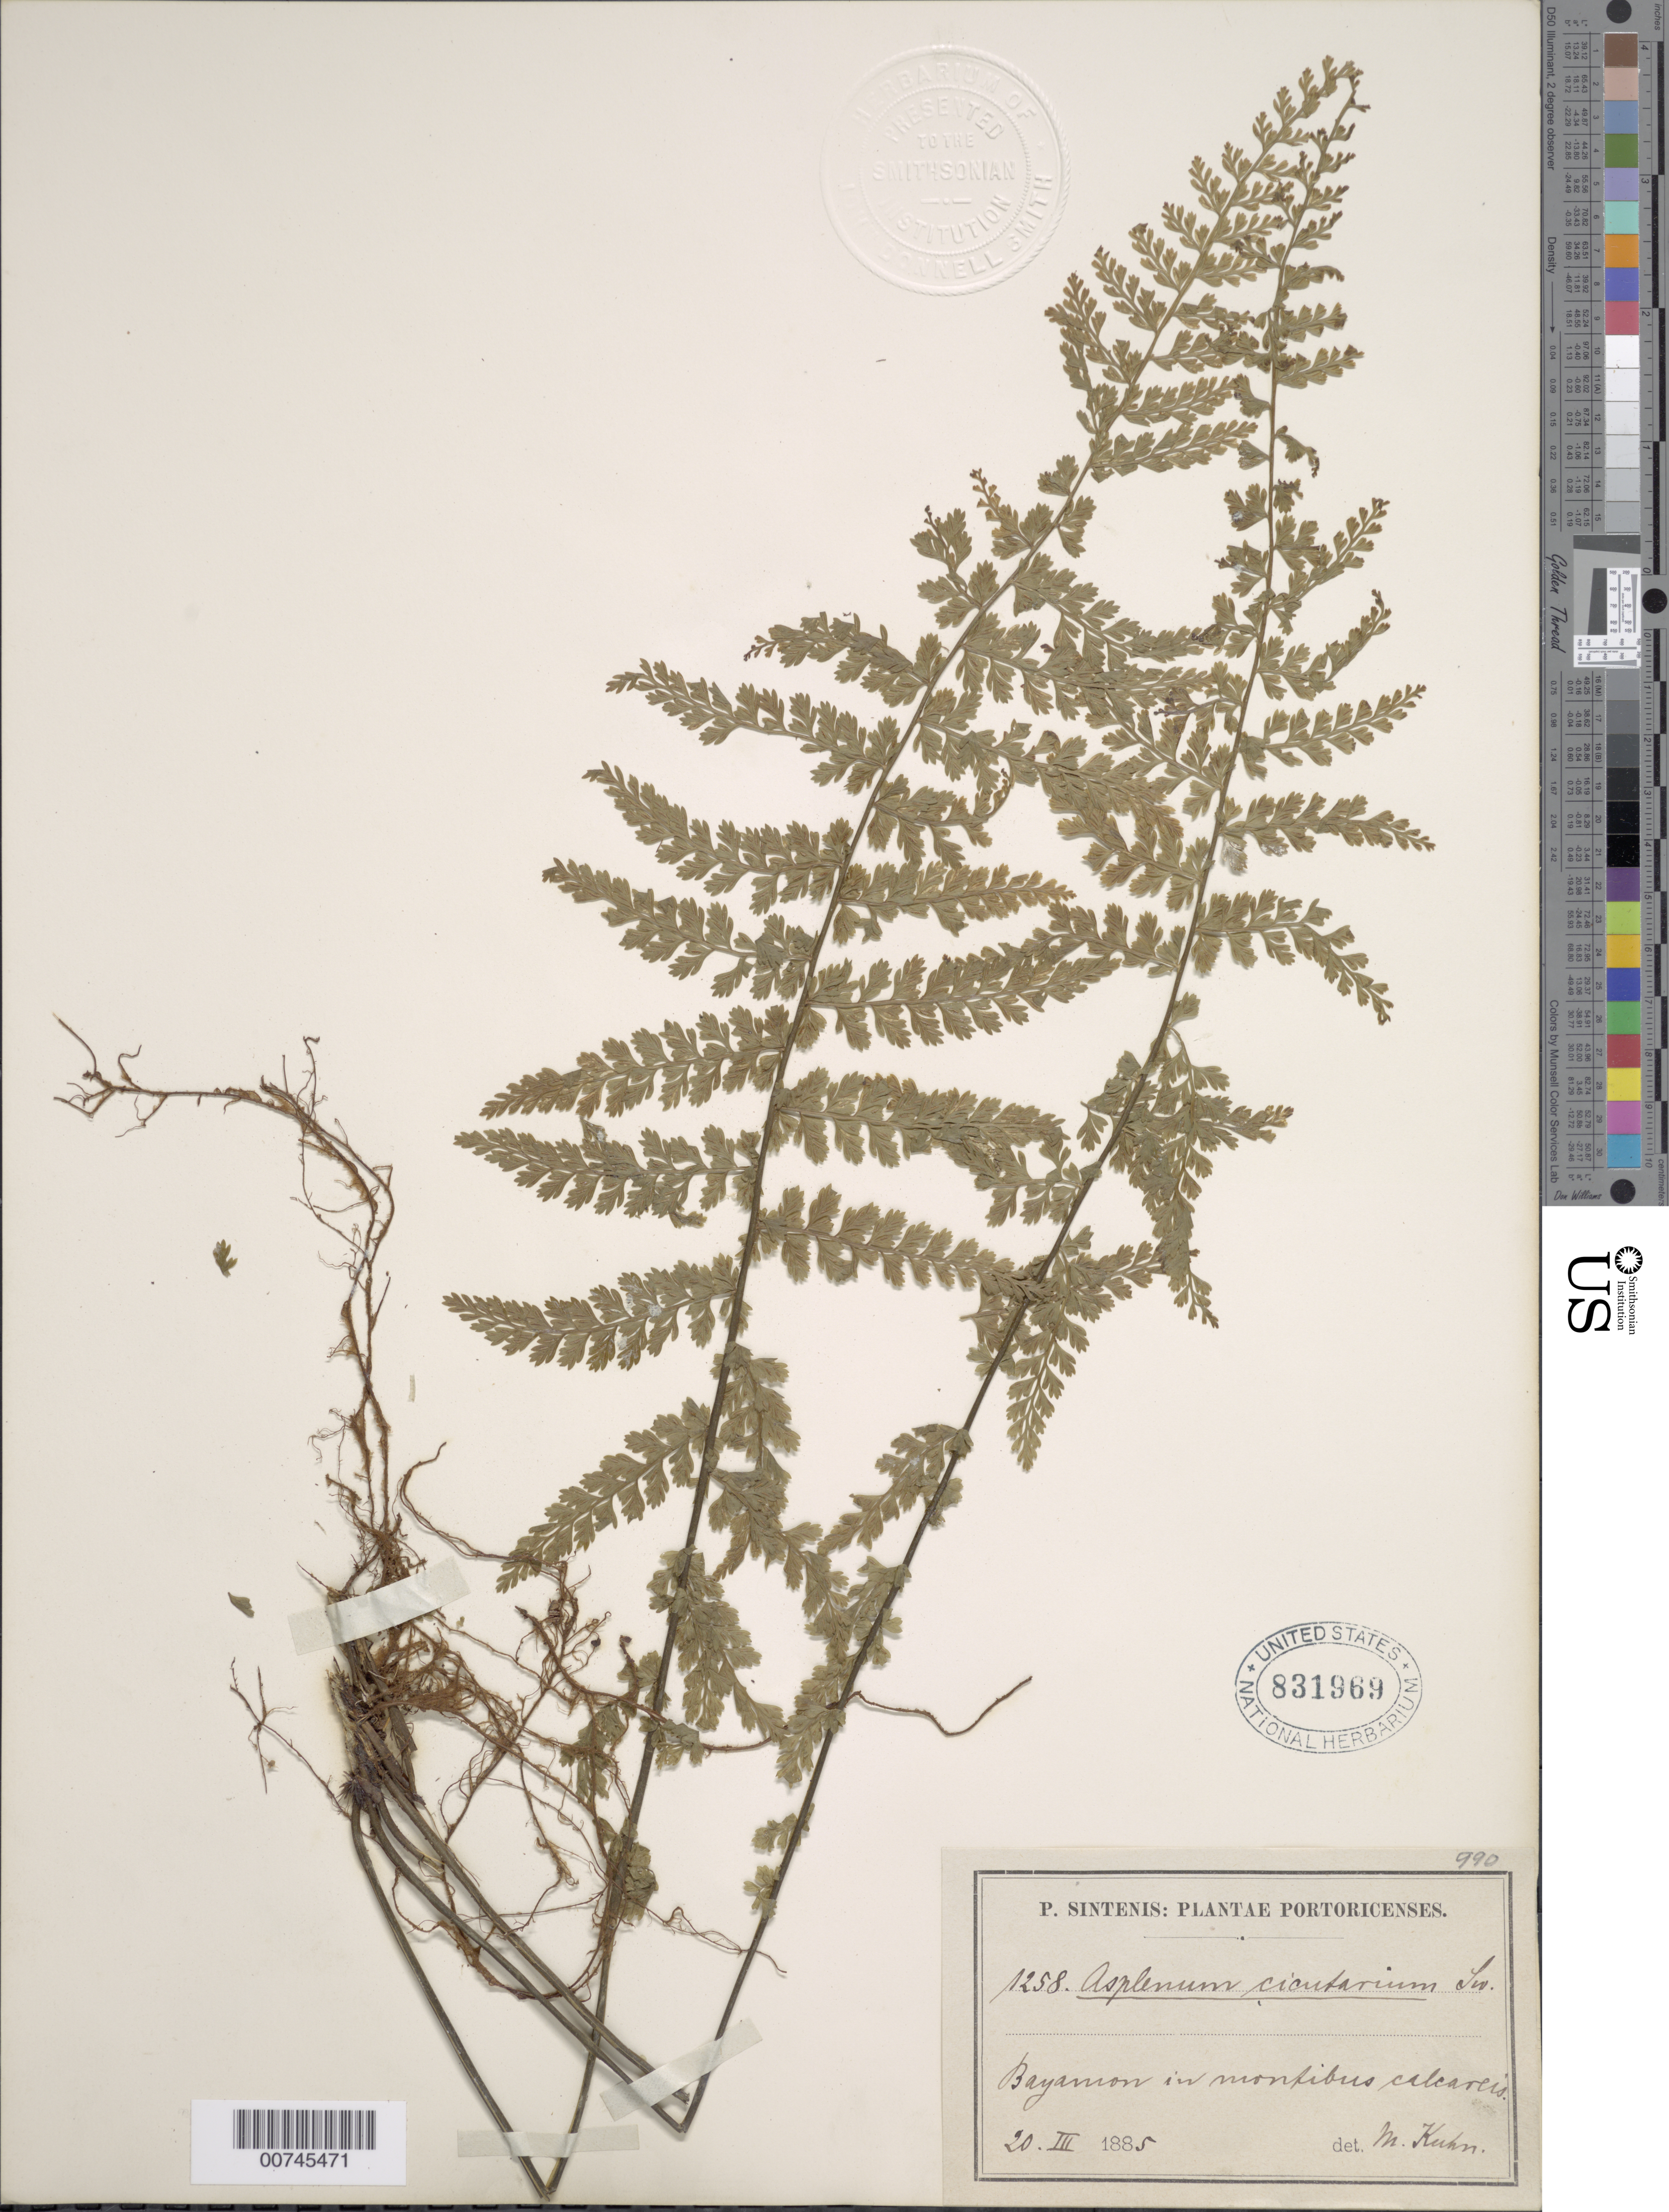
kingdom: Plantae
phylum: Tracheophyta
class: Polypodiopsida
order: Polypodiales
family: Aspleniaceae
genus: Asplenium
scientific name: Asplenium cristatum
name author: Lam.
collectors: P. Sintenis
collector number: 1258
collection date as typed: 20 Mar 1885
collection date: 1885-03-20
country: Puerto Rico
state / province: Bayamón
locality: Bayamón in montibus calcarus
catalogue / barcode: US 831969